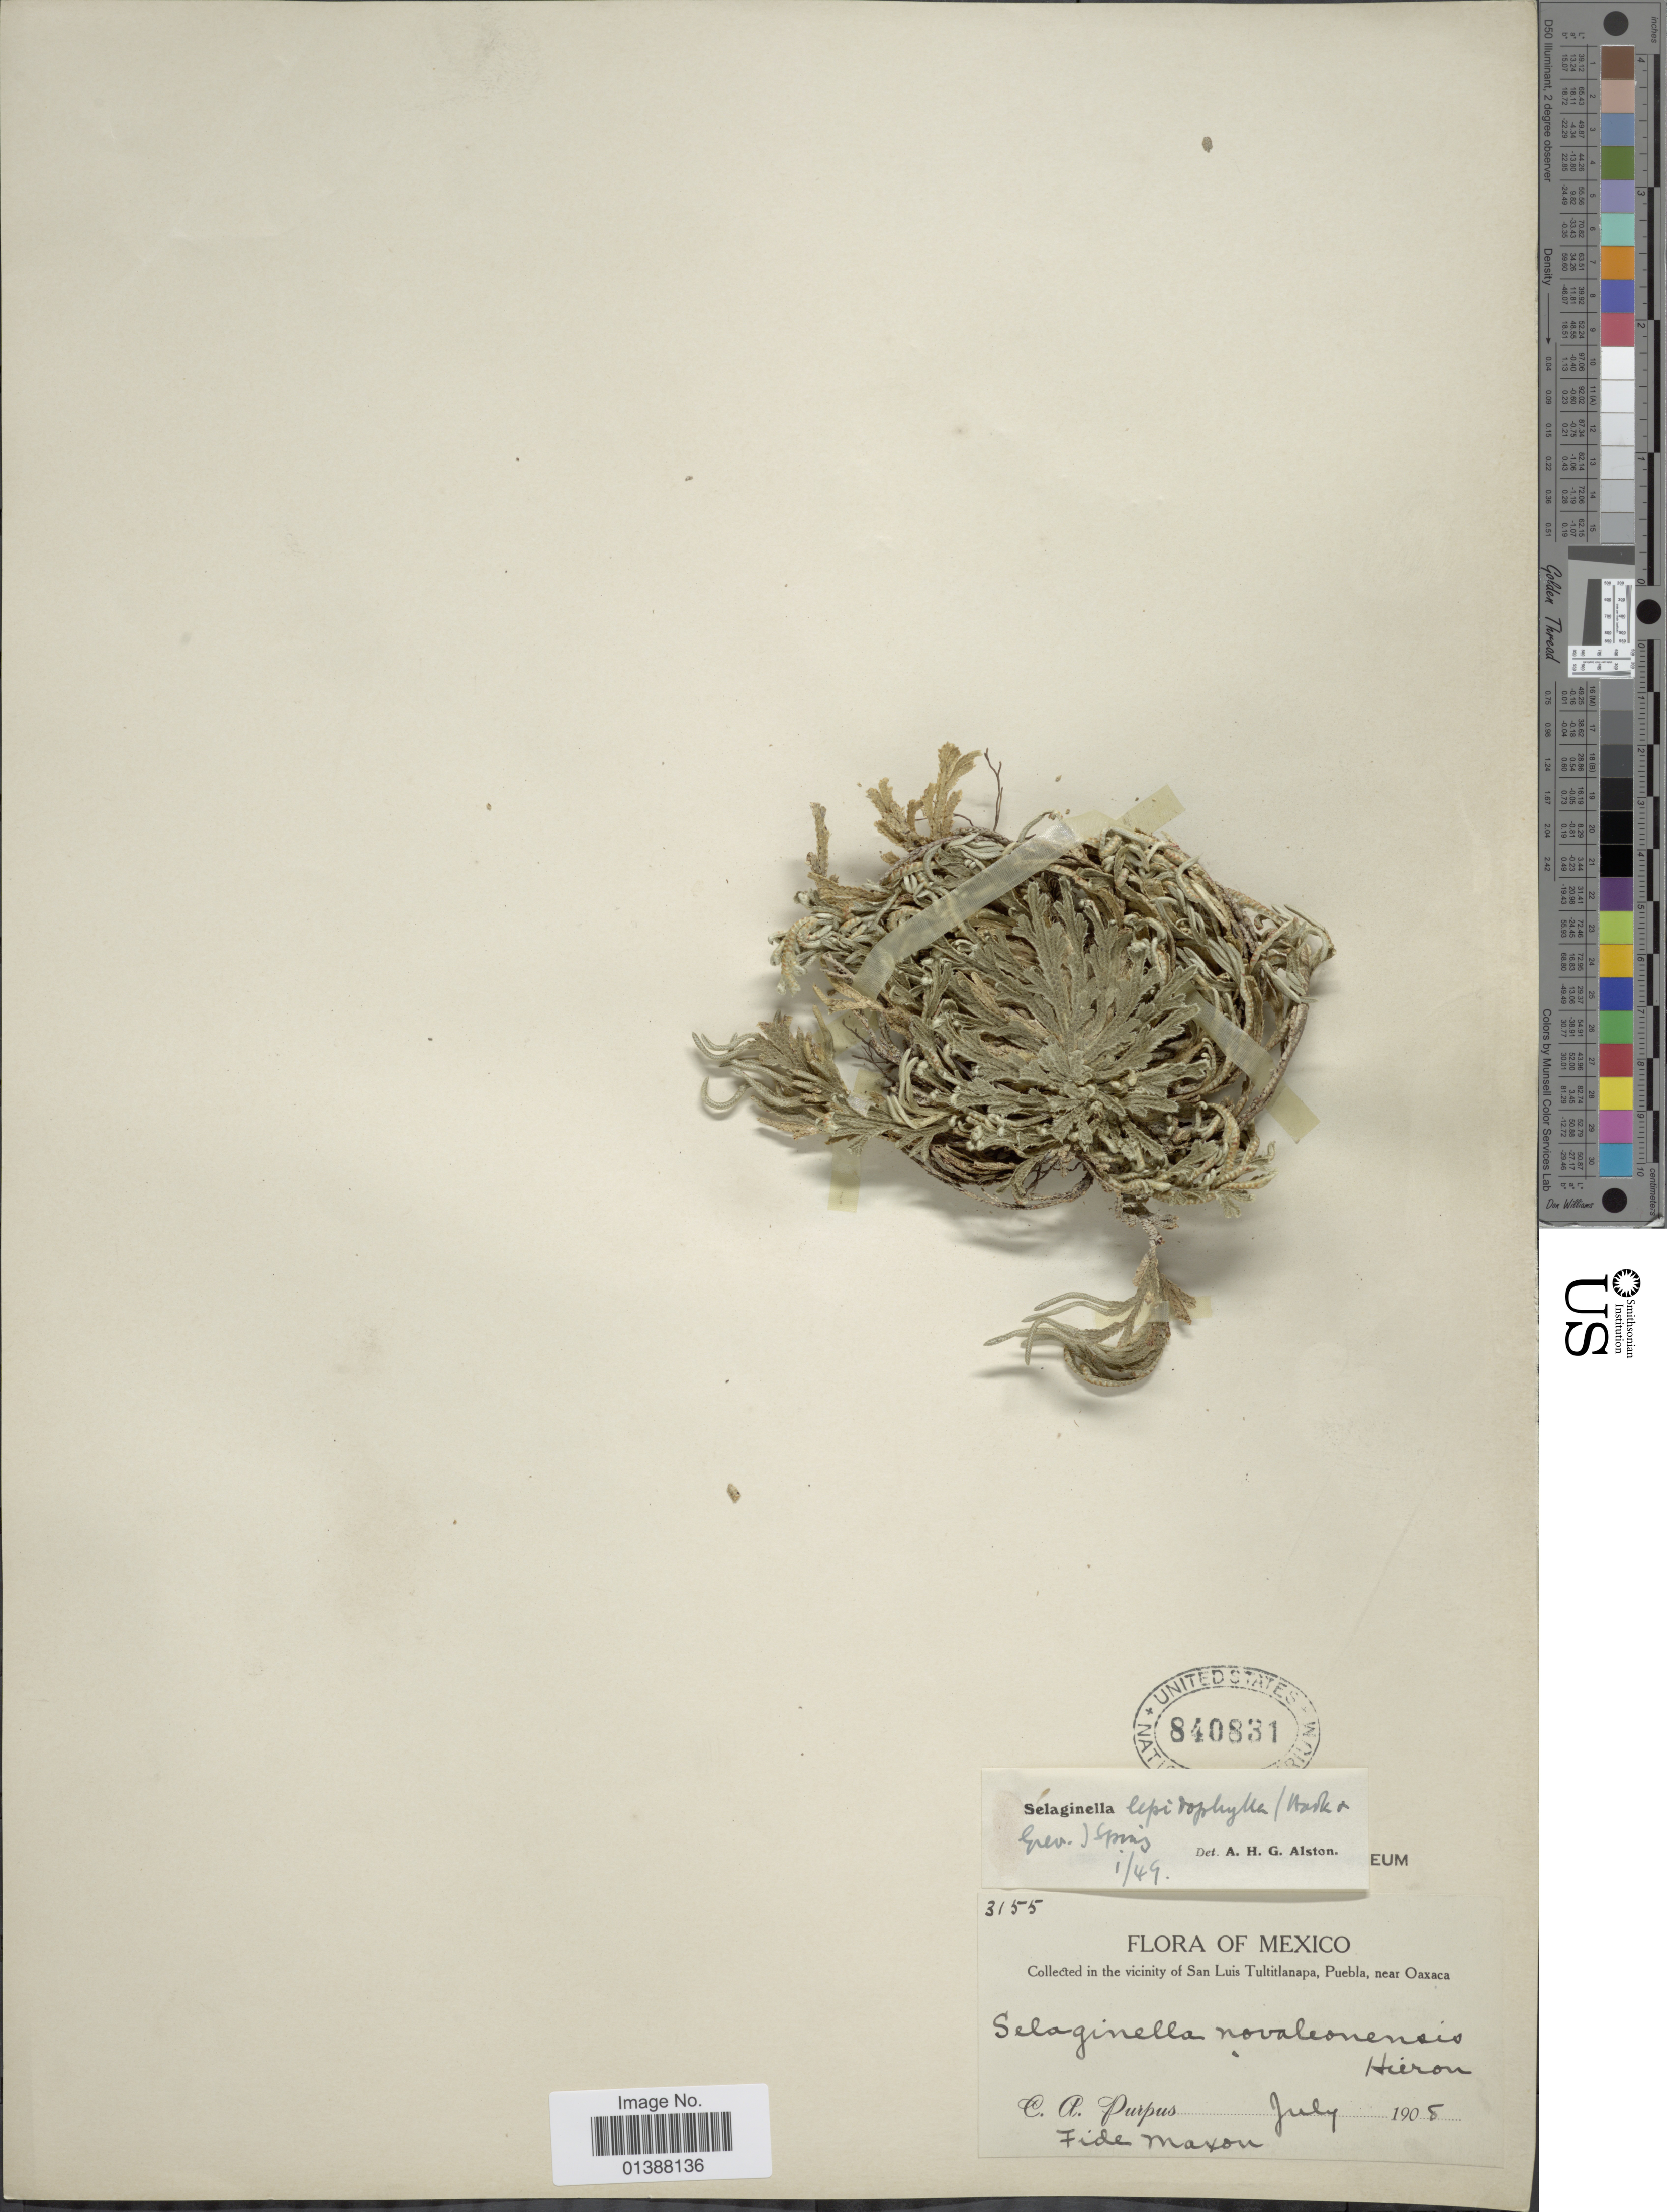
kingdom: Plantae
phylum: Tracheophyta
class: Lycopodiopsida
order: Selaginellales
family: Selaginellaceae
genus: Selaginella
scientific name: Selaginella lepidophylla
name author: (Hook. & Grev.) Spring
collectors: C. A. Purpus & fide W.R. Maxon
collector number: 3155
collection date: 1908-07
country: Mexico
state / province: Oaxaca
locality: In the vicinity of Ssn Luis Tultitlanapa, Puebla, near Oaxaca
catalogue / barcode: US 840831